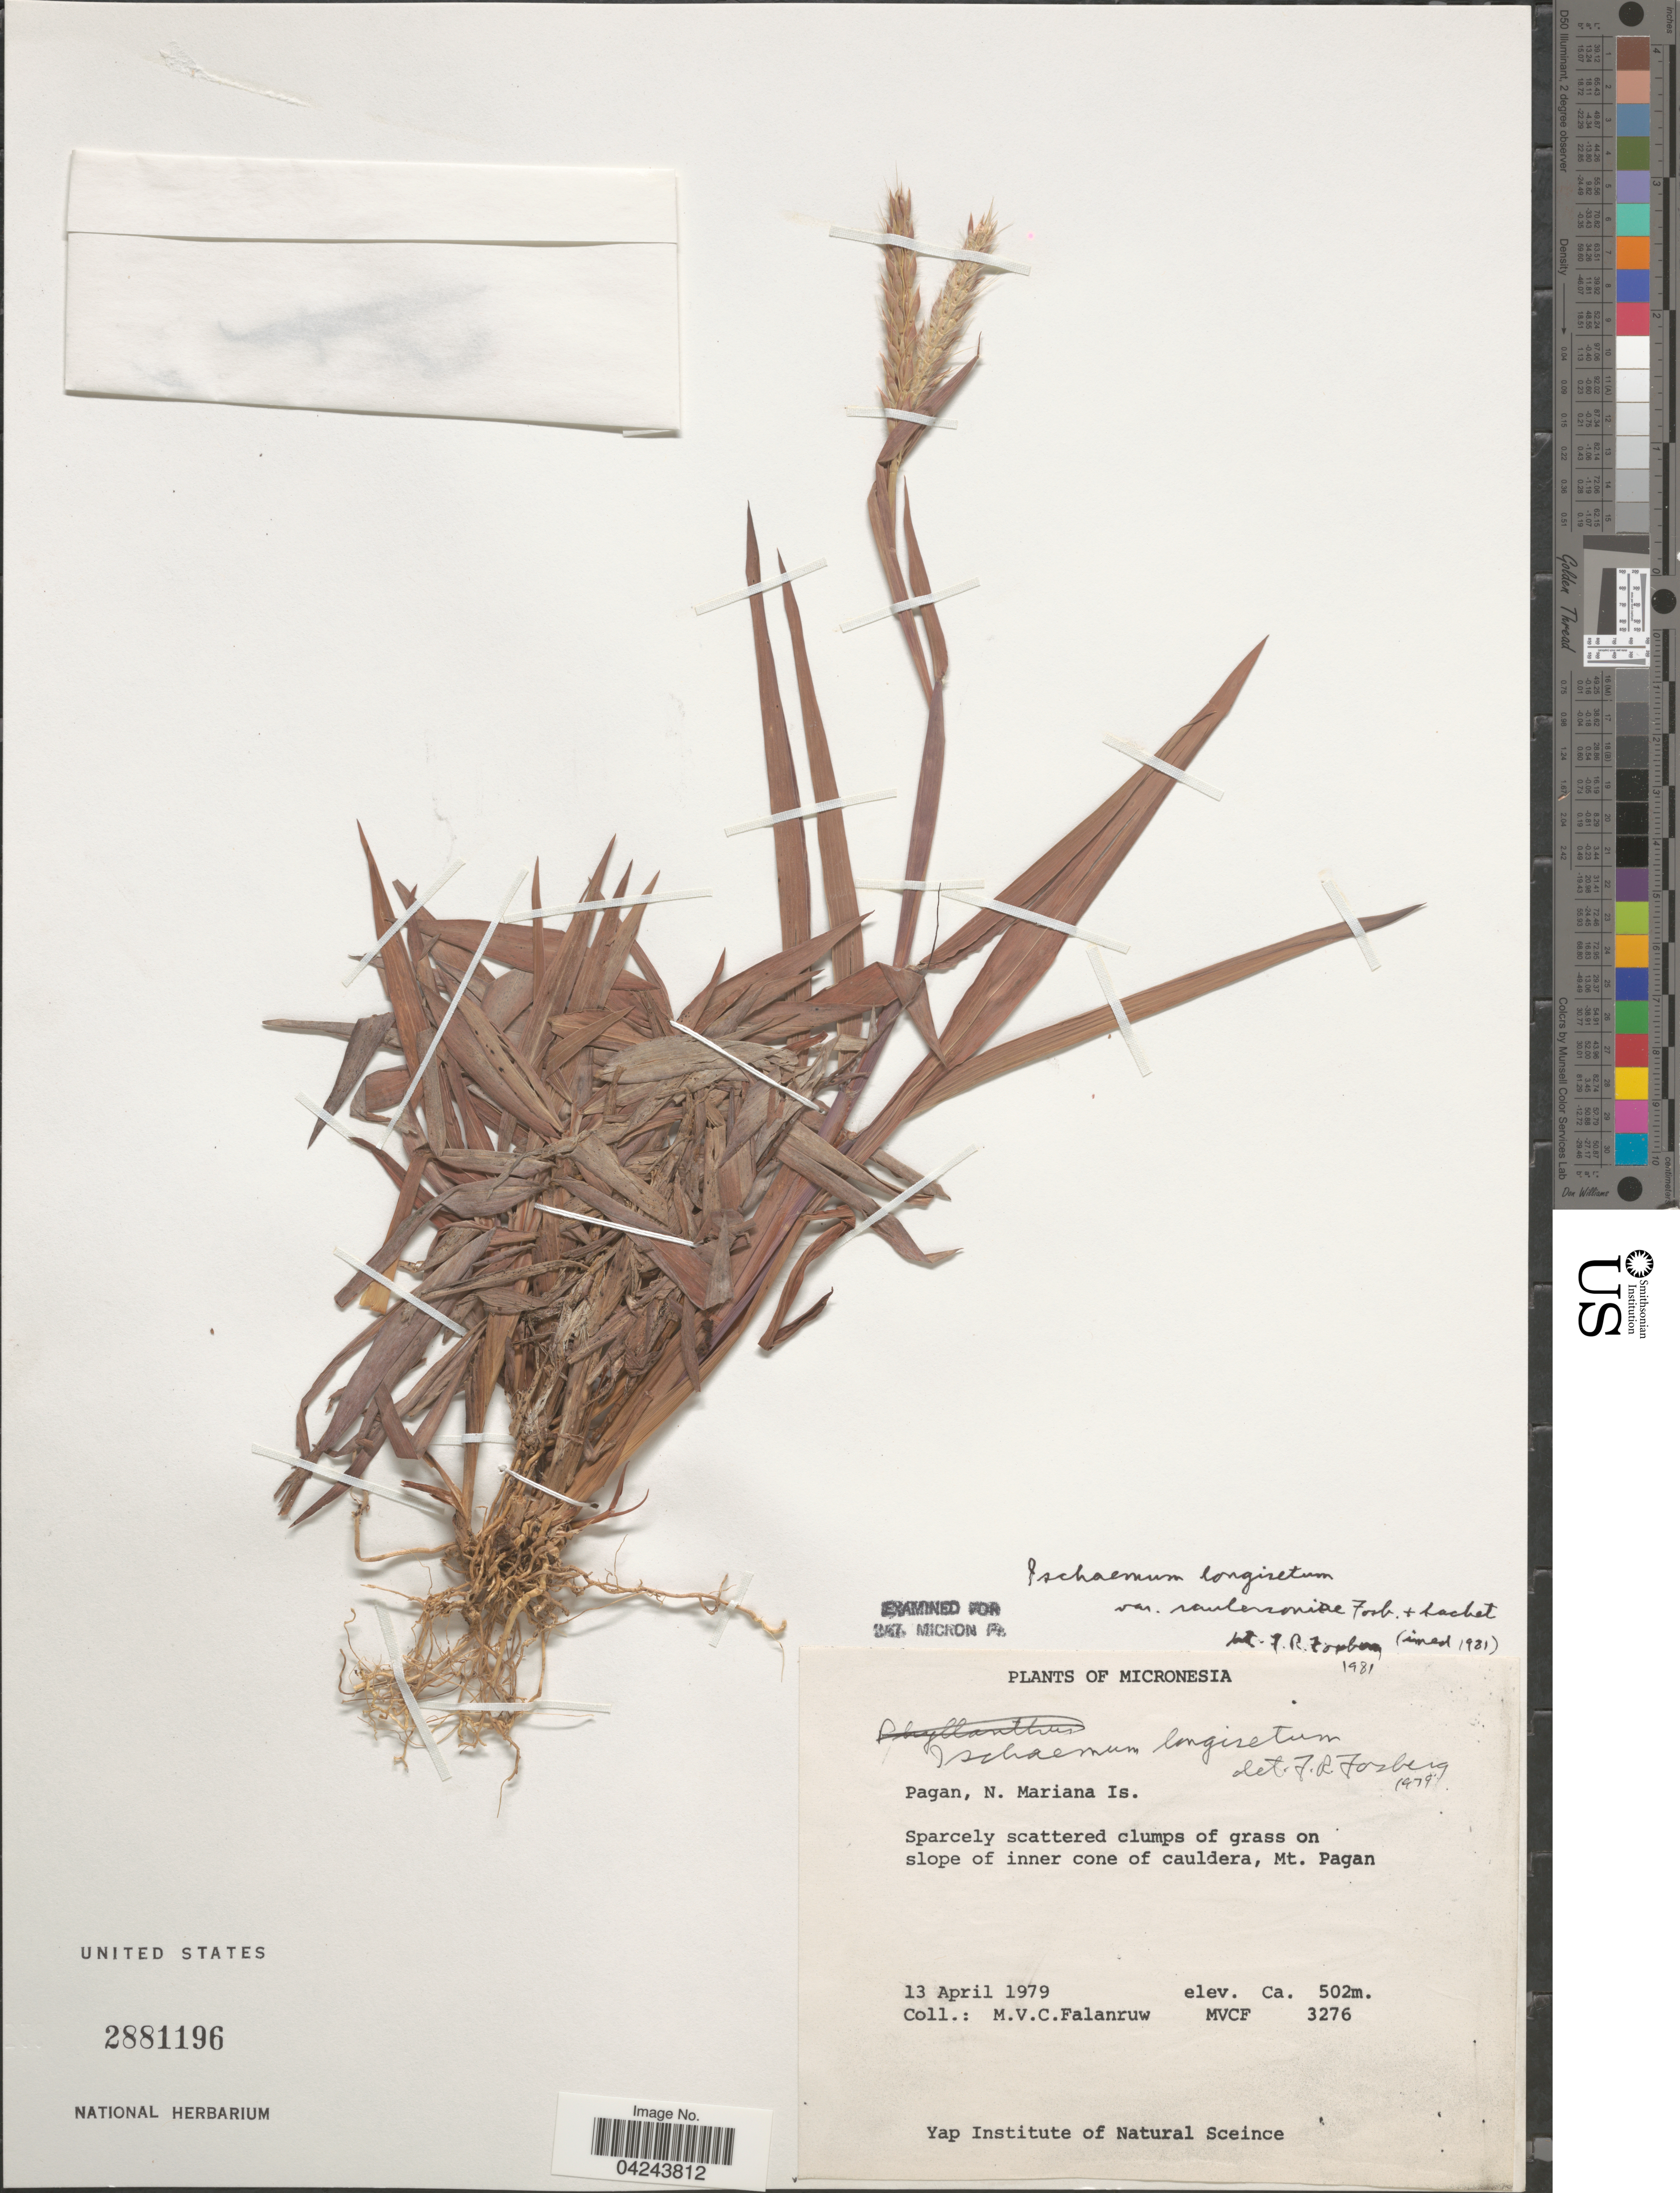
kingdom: Plantae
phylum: Tracheophyta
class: Liliopsida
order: Poales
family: Poaceae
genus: Ischaemum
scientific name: Ischaemum longisetum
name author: Merr.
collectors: M. V. Falanruw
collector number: MVCF3276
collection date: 1979-04-13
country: Northern Mariana Islands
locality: Micronesia. Pagan, N. Mariana Is. Sparcely scattered clumps of grass on slope of inner cone of cauldera, Mt. Pagan.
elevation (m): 502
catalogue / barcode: US 2881196